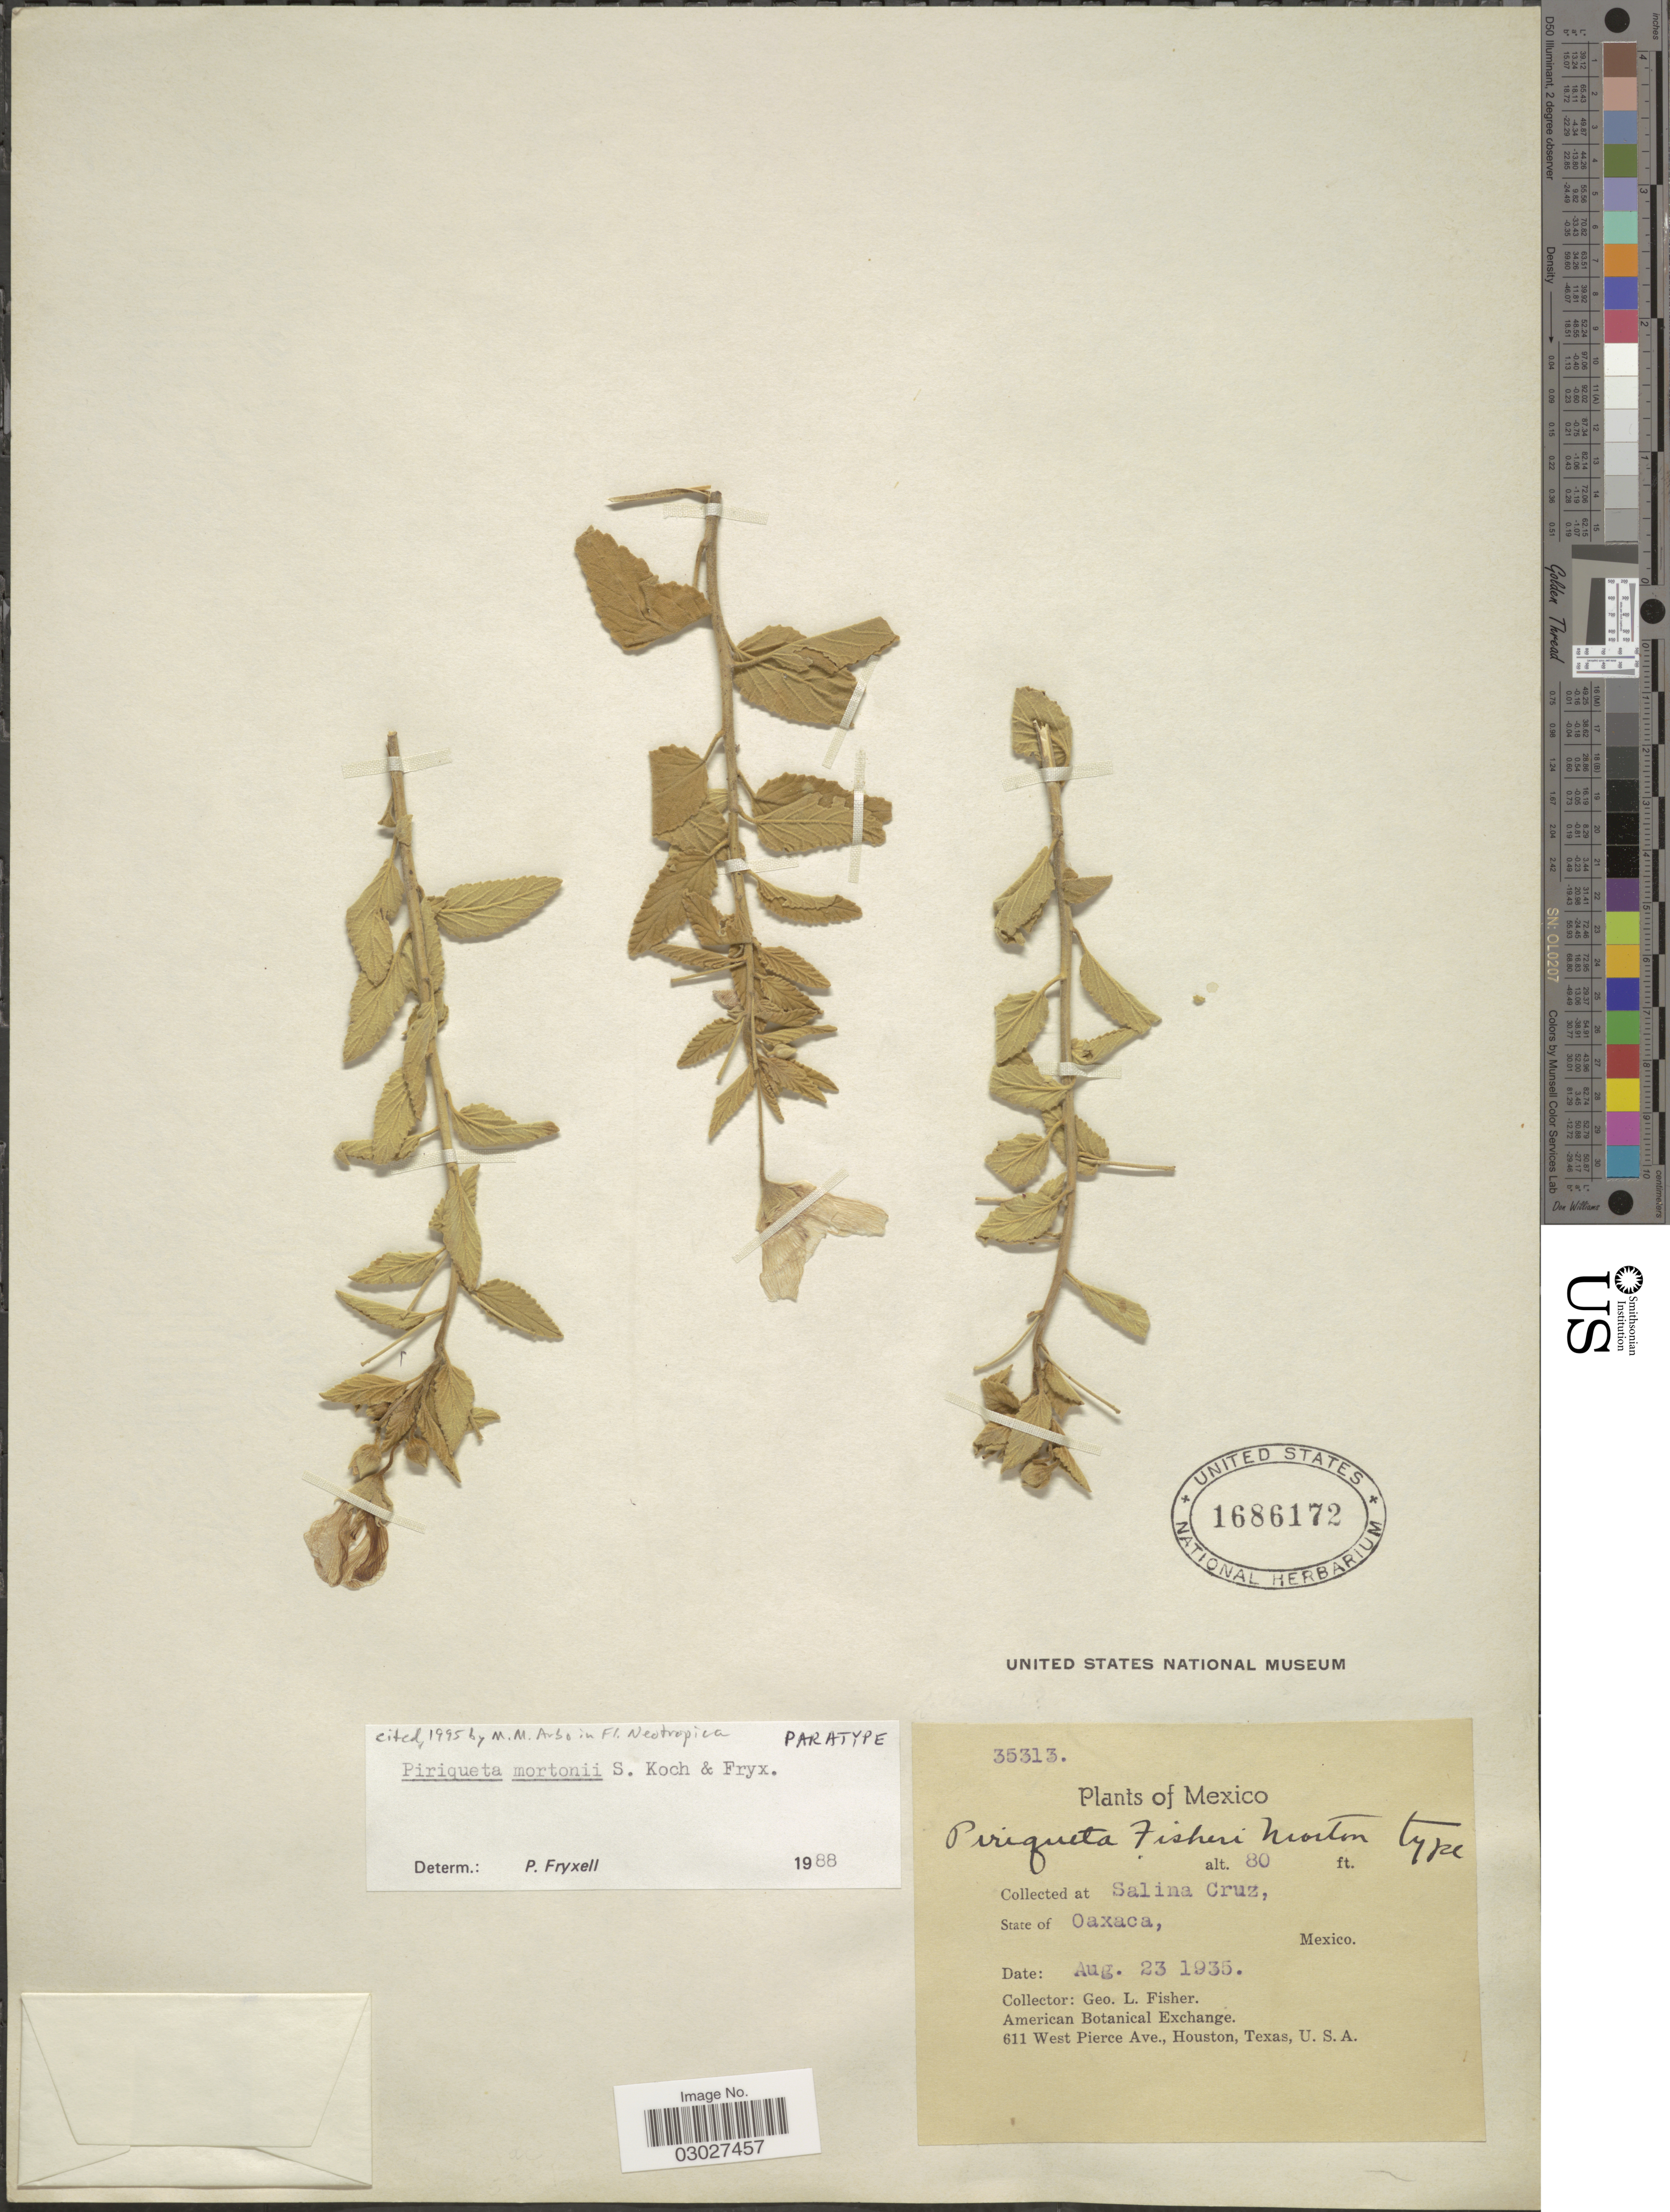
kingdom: Plantae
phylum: Tracheophyta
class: Magnoliopsida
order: Malpighiales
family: Turneraceae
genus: Piriqueta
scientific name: Piriqueta mortonii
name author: S.D. Koch & Fryxell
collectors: G. L. Fisher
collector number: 35313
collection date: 1935-08-23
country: Mexico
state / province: Oaxaca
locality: Salina Cruz.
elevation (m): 24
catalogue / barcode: US 1686172